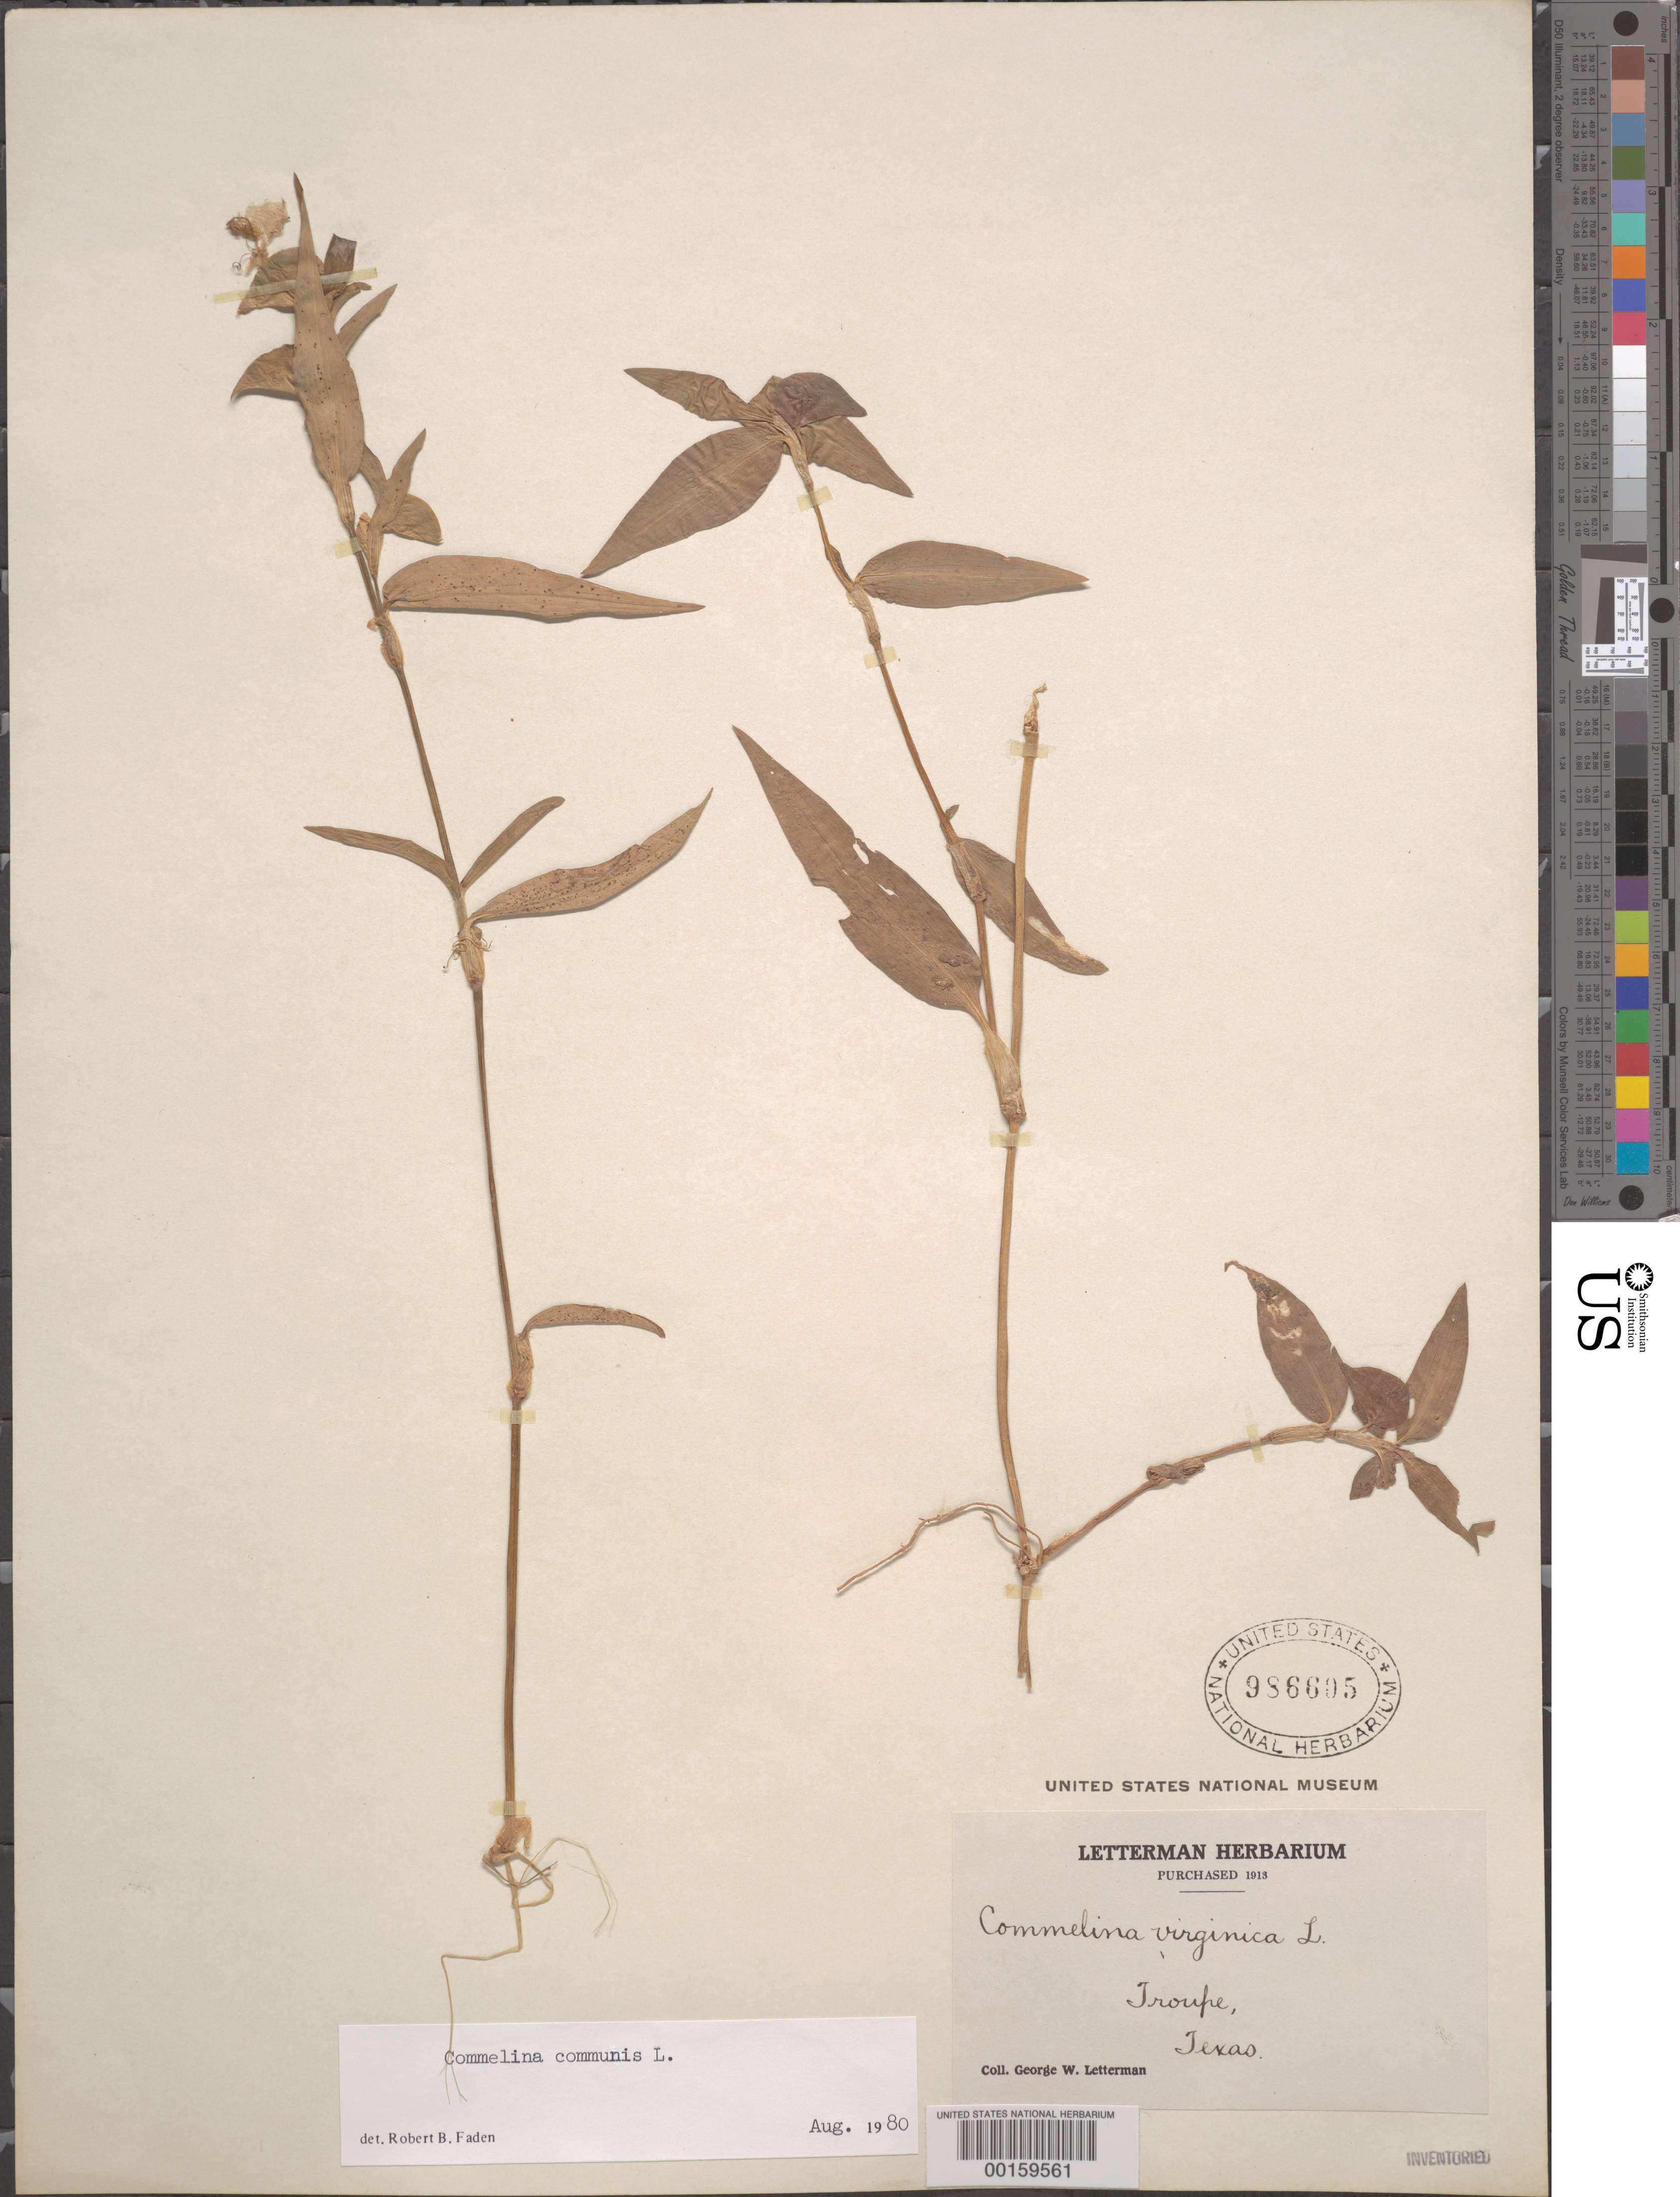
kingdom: Plantae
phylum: Tracheophyta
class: Liliopsida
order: Commelinales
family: Commelinaceae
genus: Commelina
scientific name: Commelina communis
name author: L.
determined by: Faden, Robert B., (US), Smithsonian Institution - National Museum of Natural History (UNITED STATES)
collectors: G. W. Letterman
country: United States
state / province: Texas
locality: Troupe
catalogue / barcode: US 986605